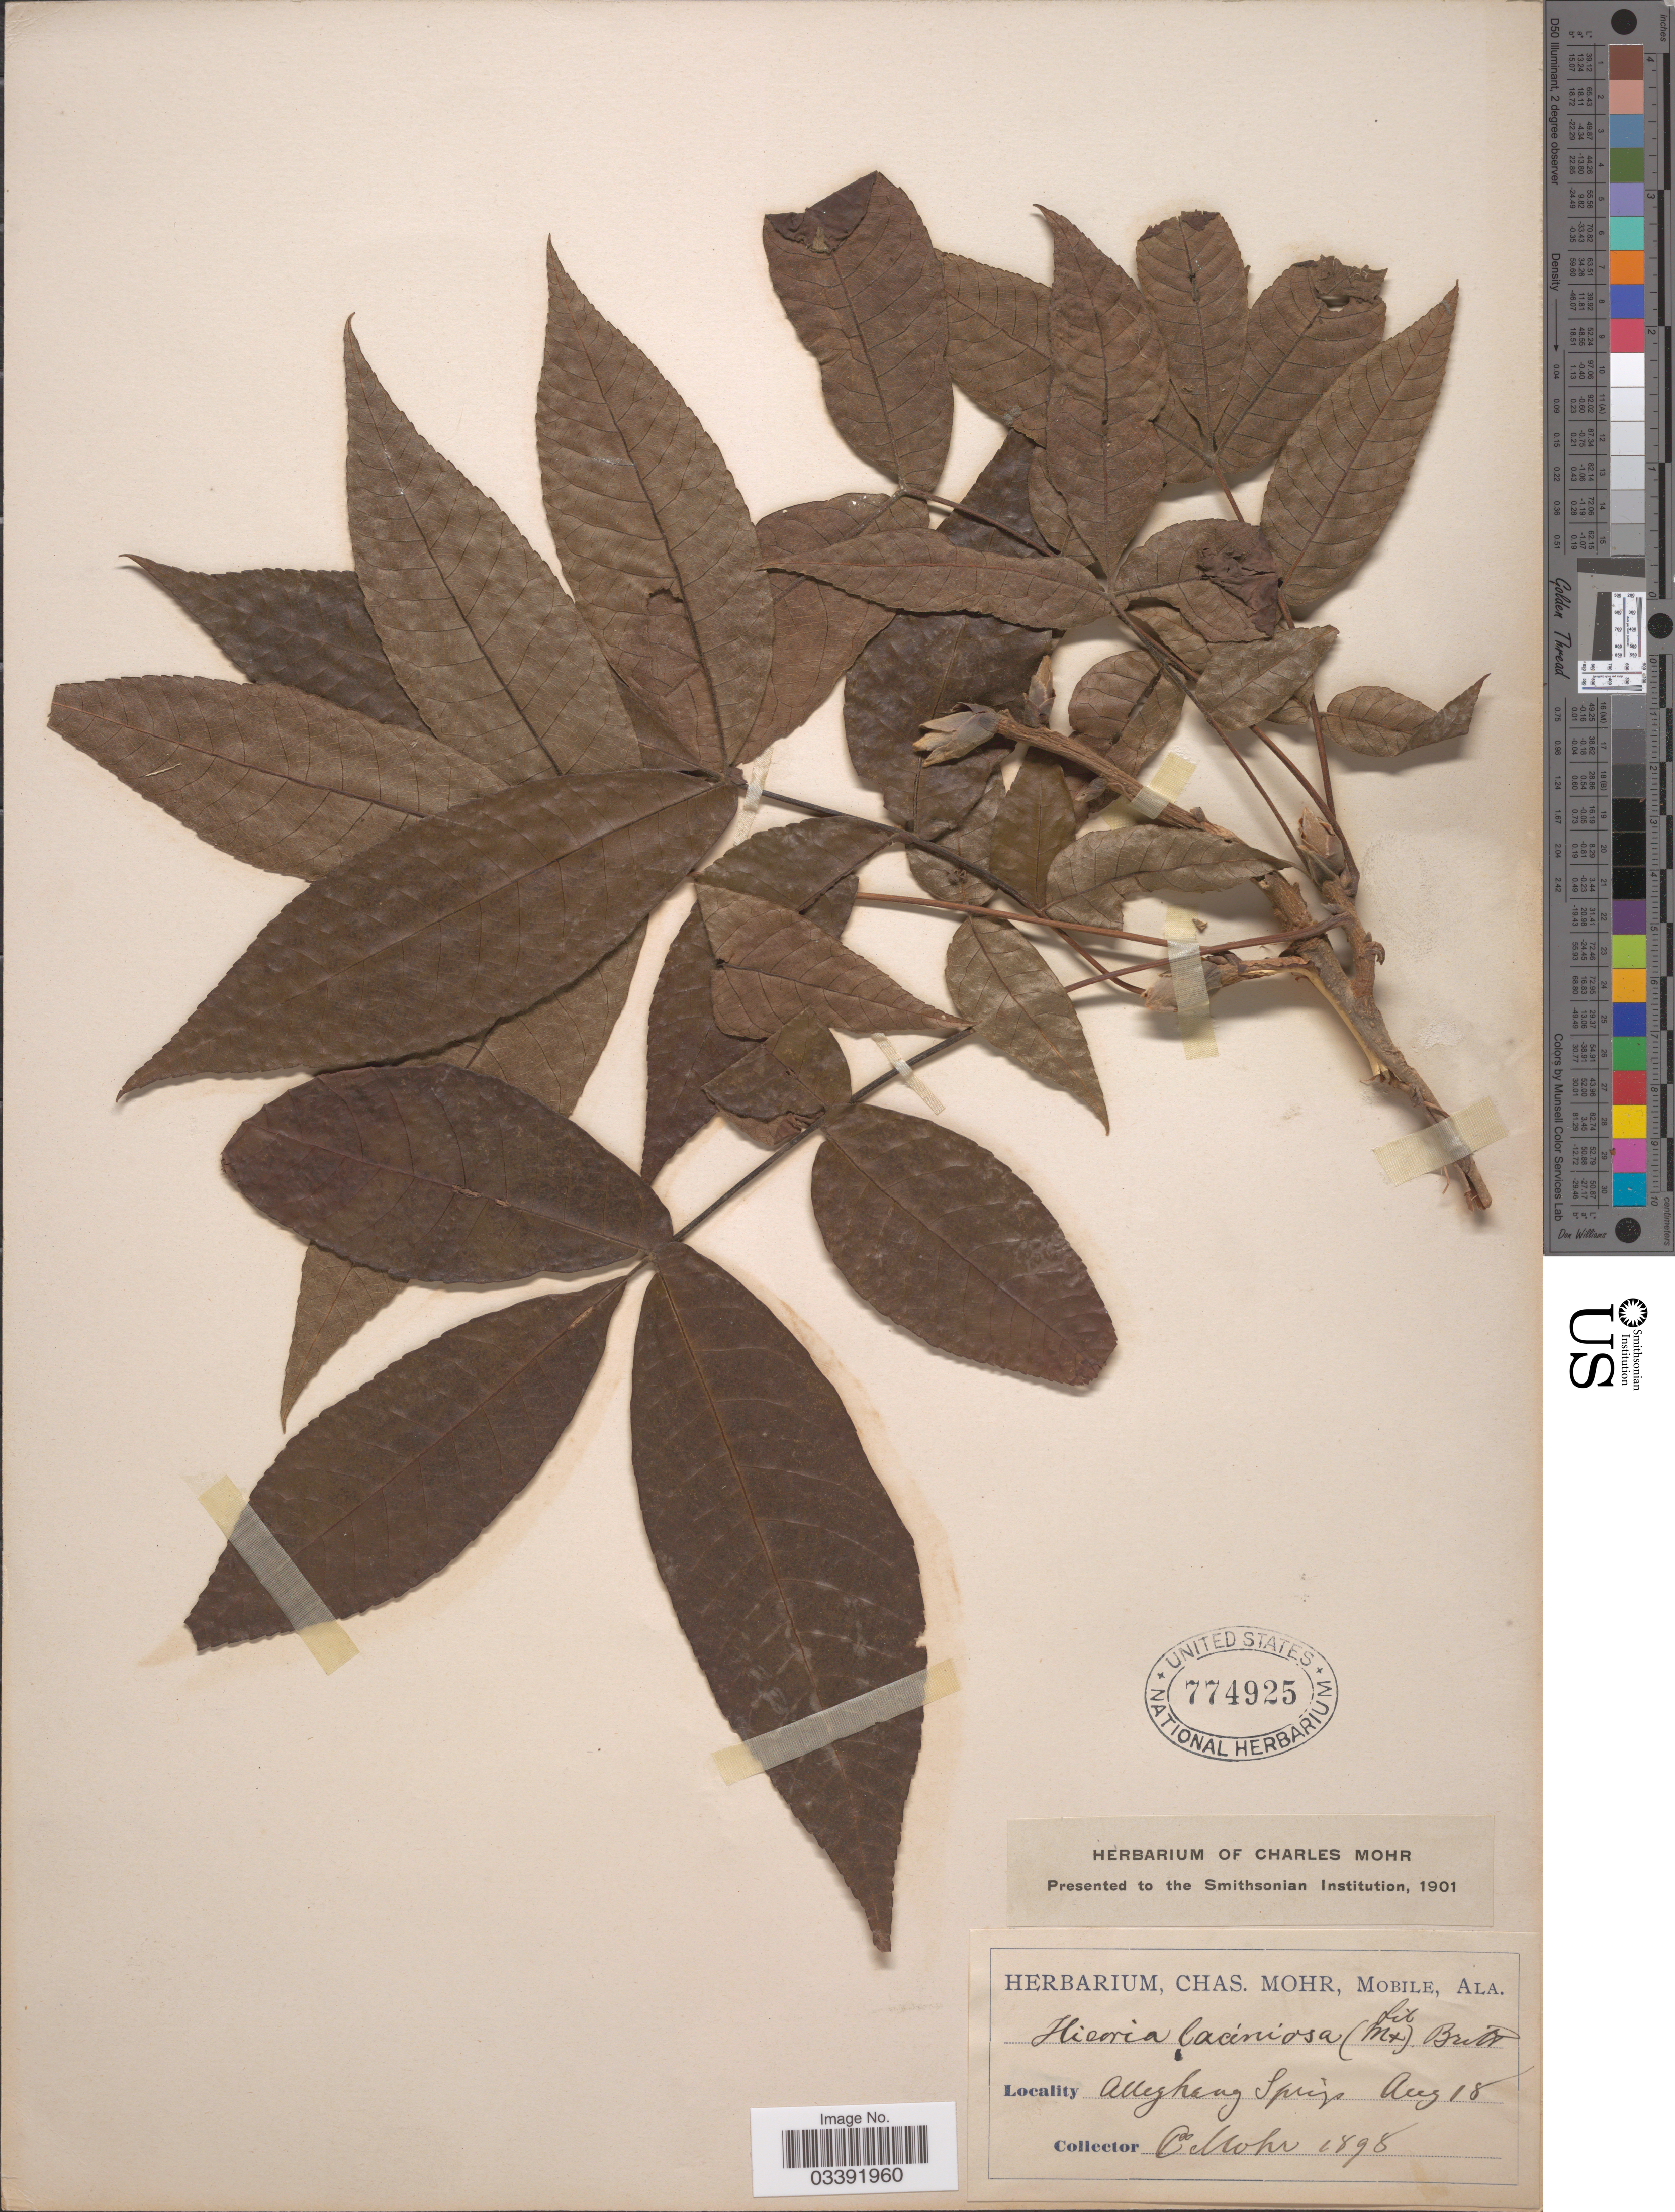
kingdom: Plantae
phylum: Tracheophyta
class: Magnoliopsida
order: Fagales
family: Juglandaceae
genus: Carya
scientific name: Carya laciniosa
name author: (F. Michx.) G. Don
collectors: Mohr, C. T. (herbarium)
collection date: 1898-08-18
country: United States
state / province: Alabama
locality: Allegheny Springs.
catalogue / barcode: US 774925